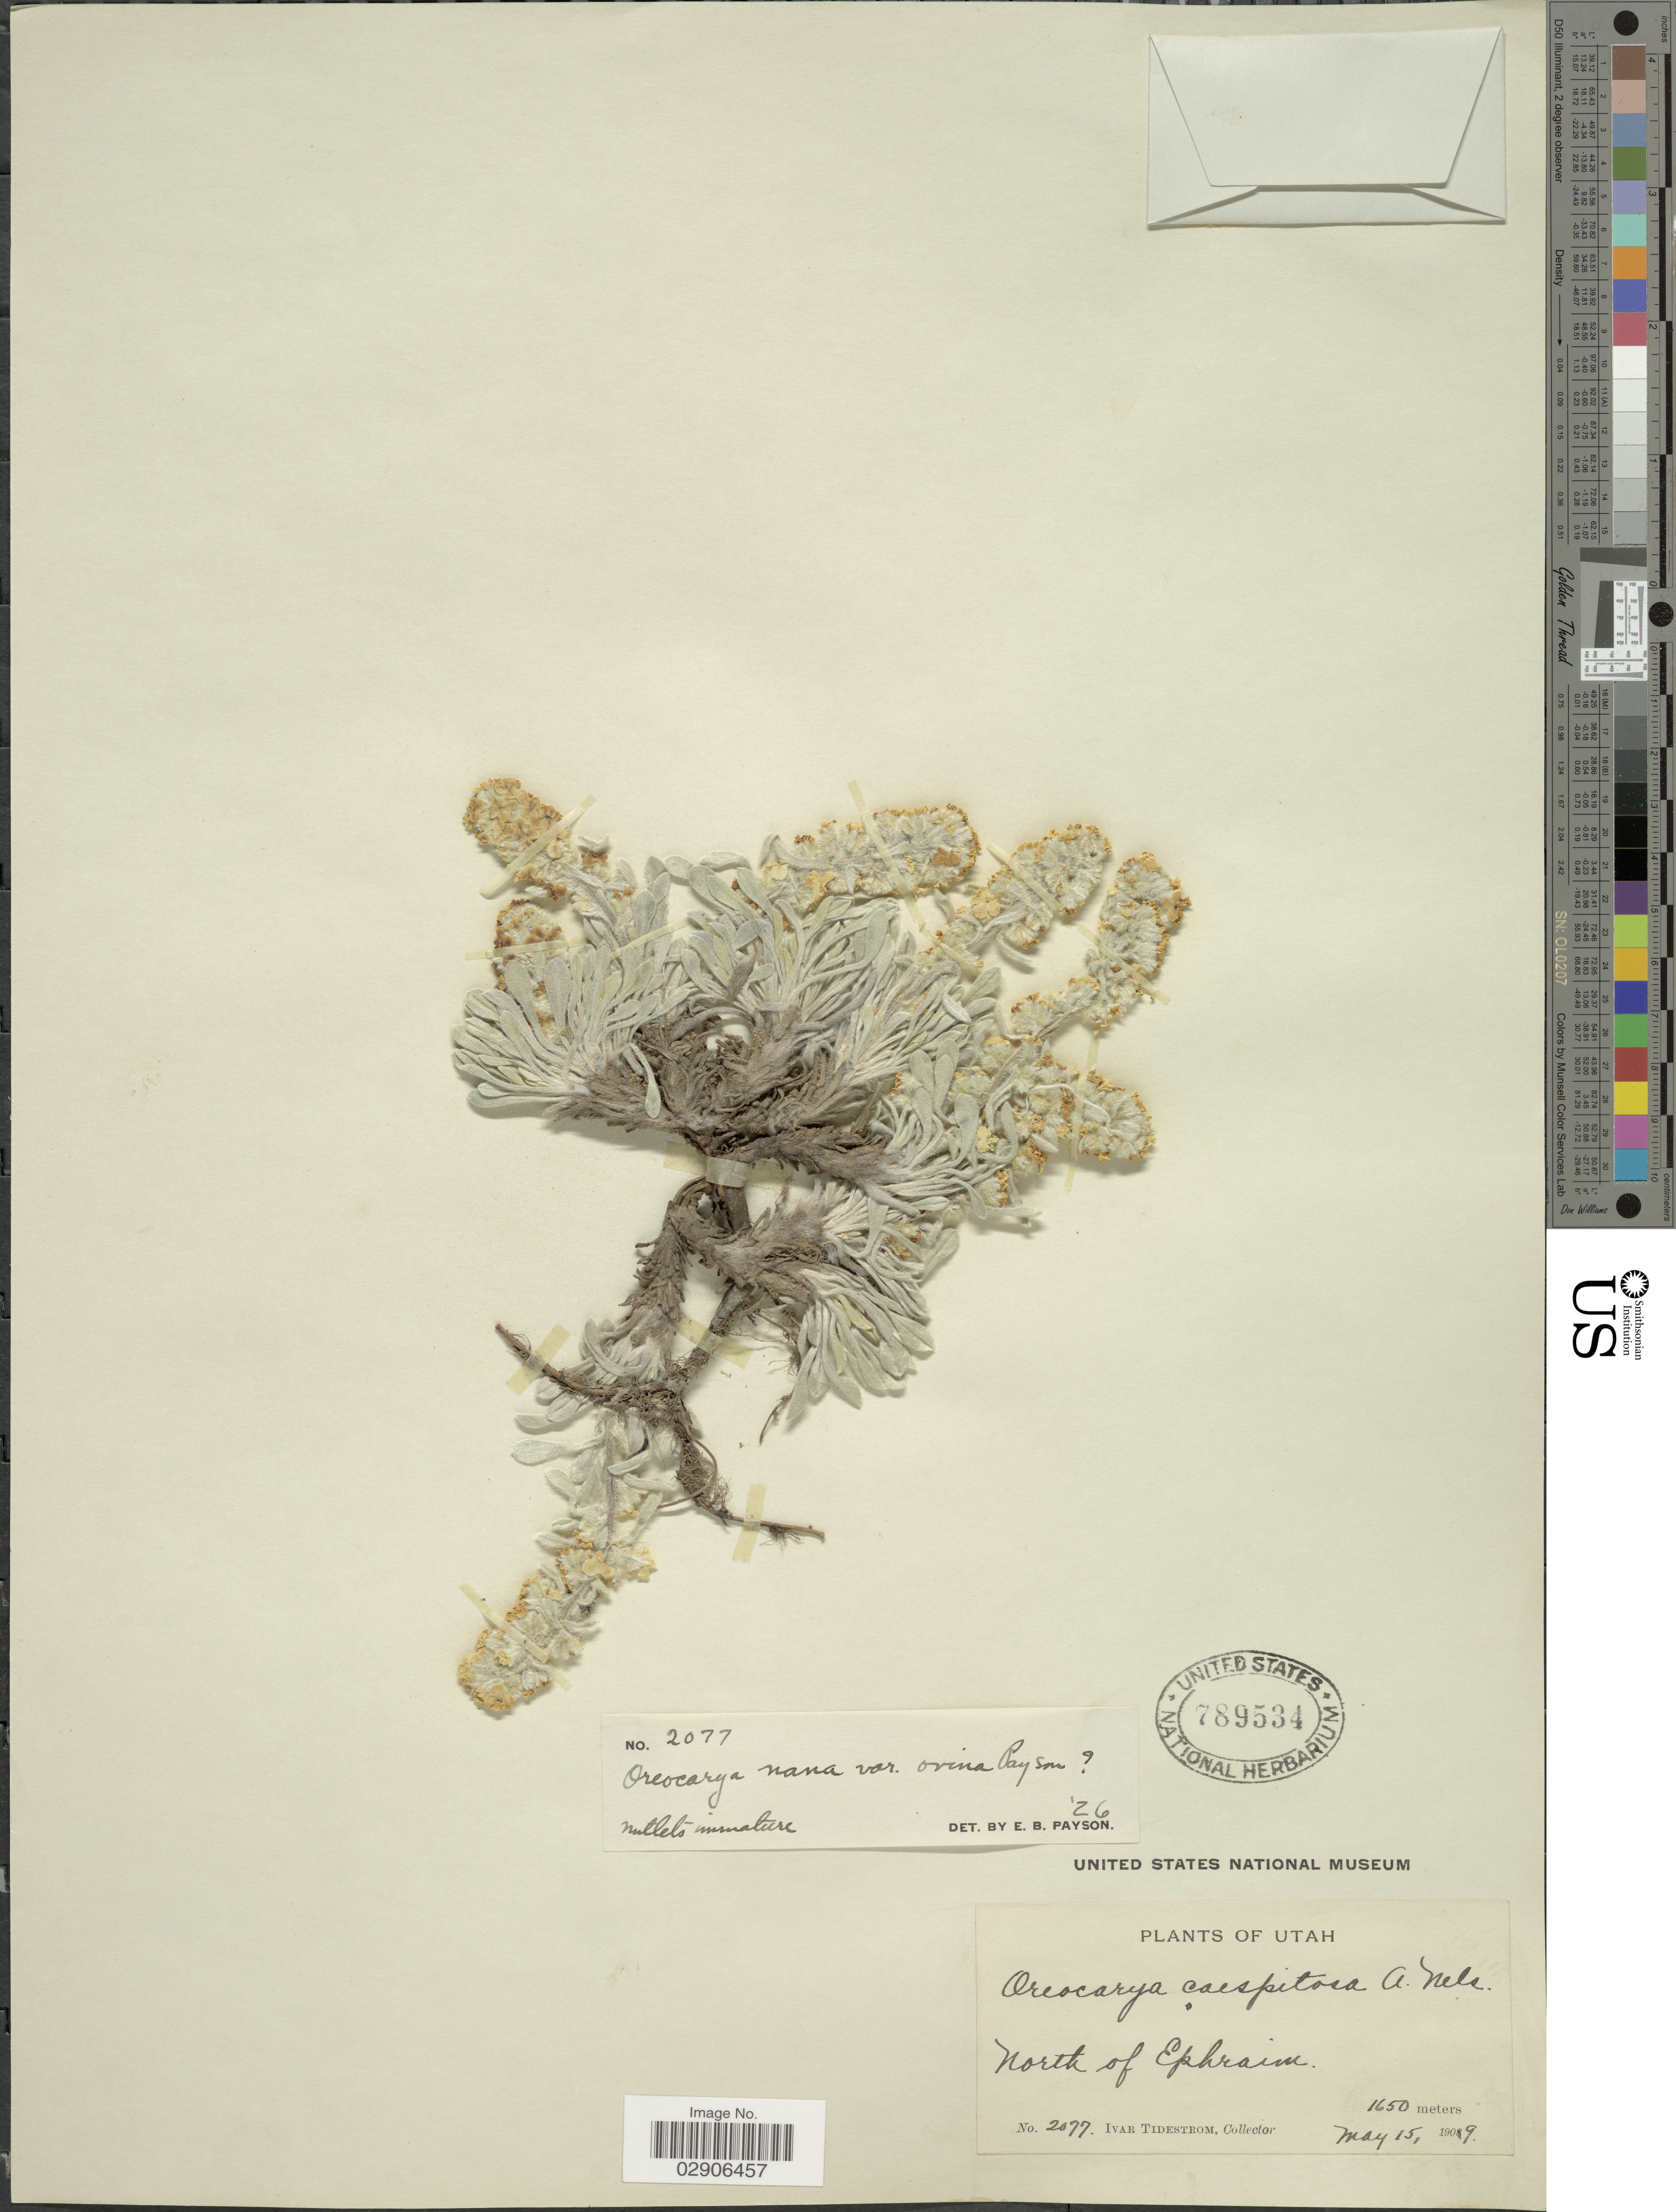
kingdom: Plantae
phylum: Tracheophyta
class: Magnoliopsida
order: Boraginales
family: Boraginaceae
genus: Oreocarya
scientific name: Oreocarya nana var. ovina Payson ined.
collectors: I. F. Tidestrom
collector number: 2077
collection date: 1909-05-15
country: United States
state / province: Utah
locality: North of Ephraim.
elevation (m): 1650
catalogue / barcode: US 789534